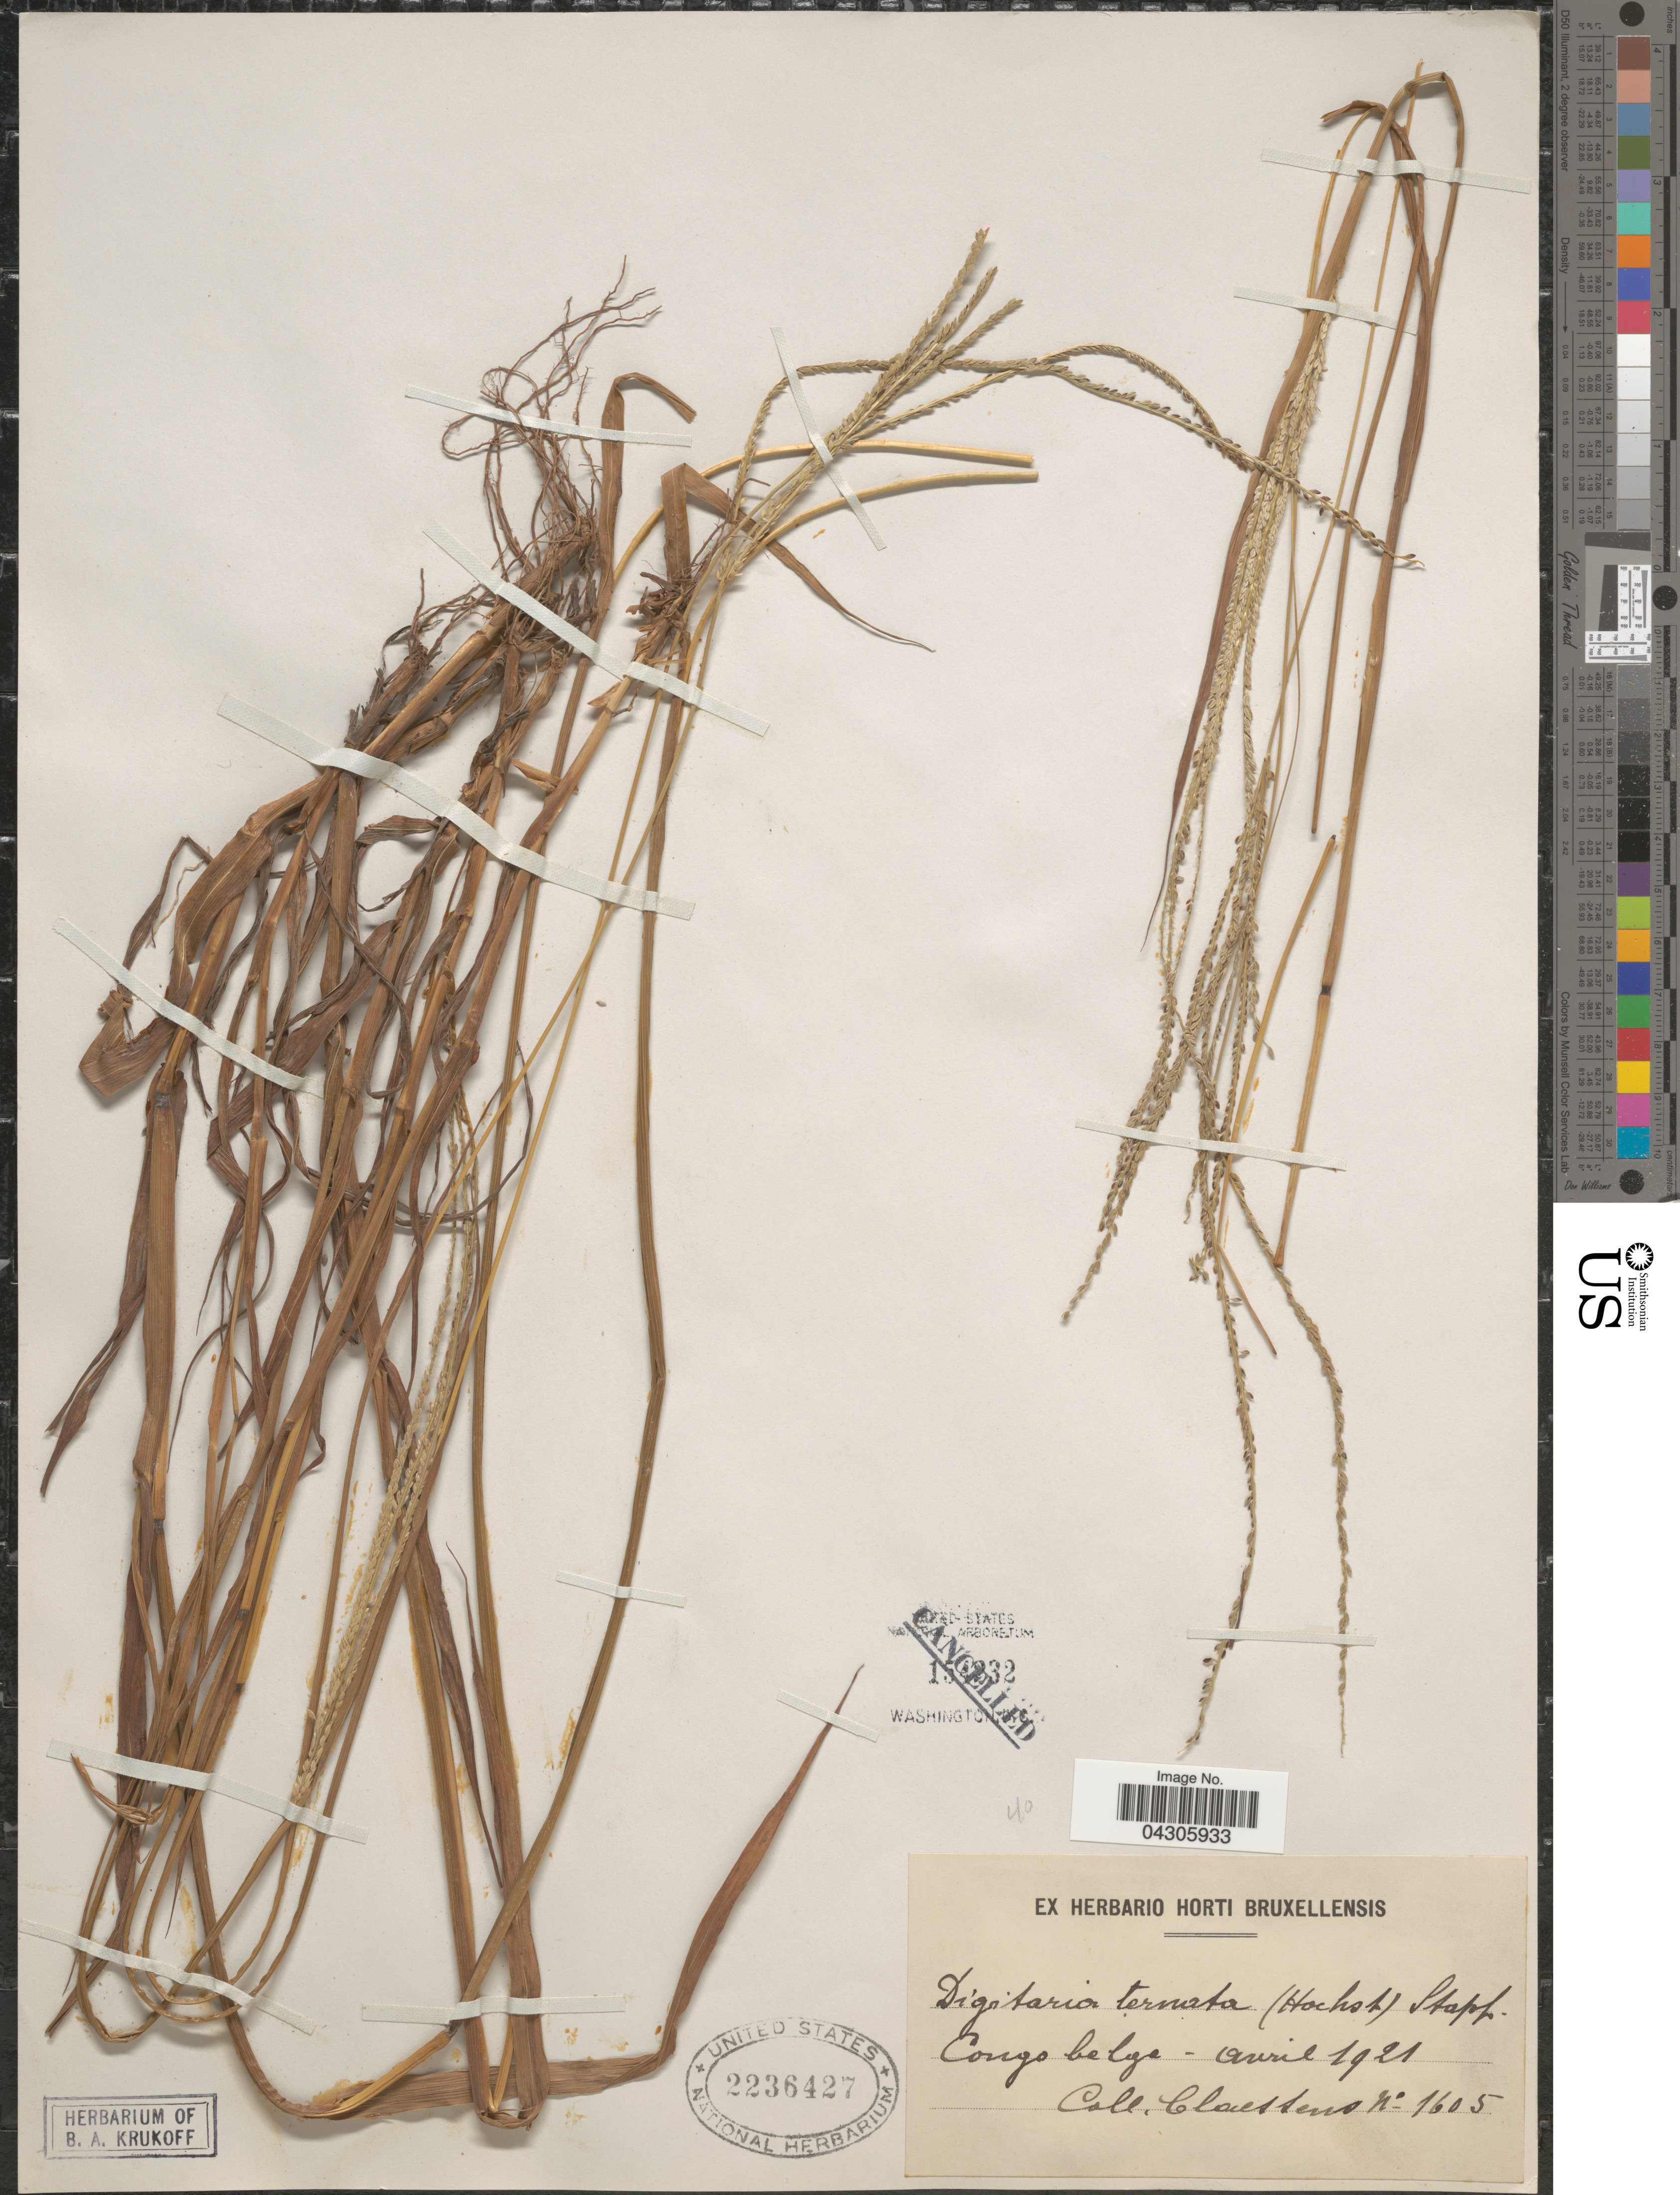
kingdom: Plantae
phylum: Tracheophyta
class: Liliopsida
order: Poales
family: Poaceae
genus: Digitaria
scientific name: Digitaria ternata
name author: (Hochr. ex A. Rich.) Stapf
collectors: -. Claessens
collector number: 1605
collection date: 1921-04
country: Congo, Democratic Republic of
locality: Congo belge.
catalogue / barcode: US 2236427